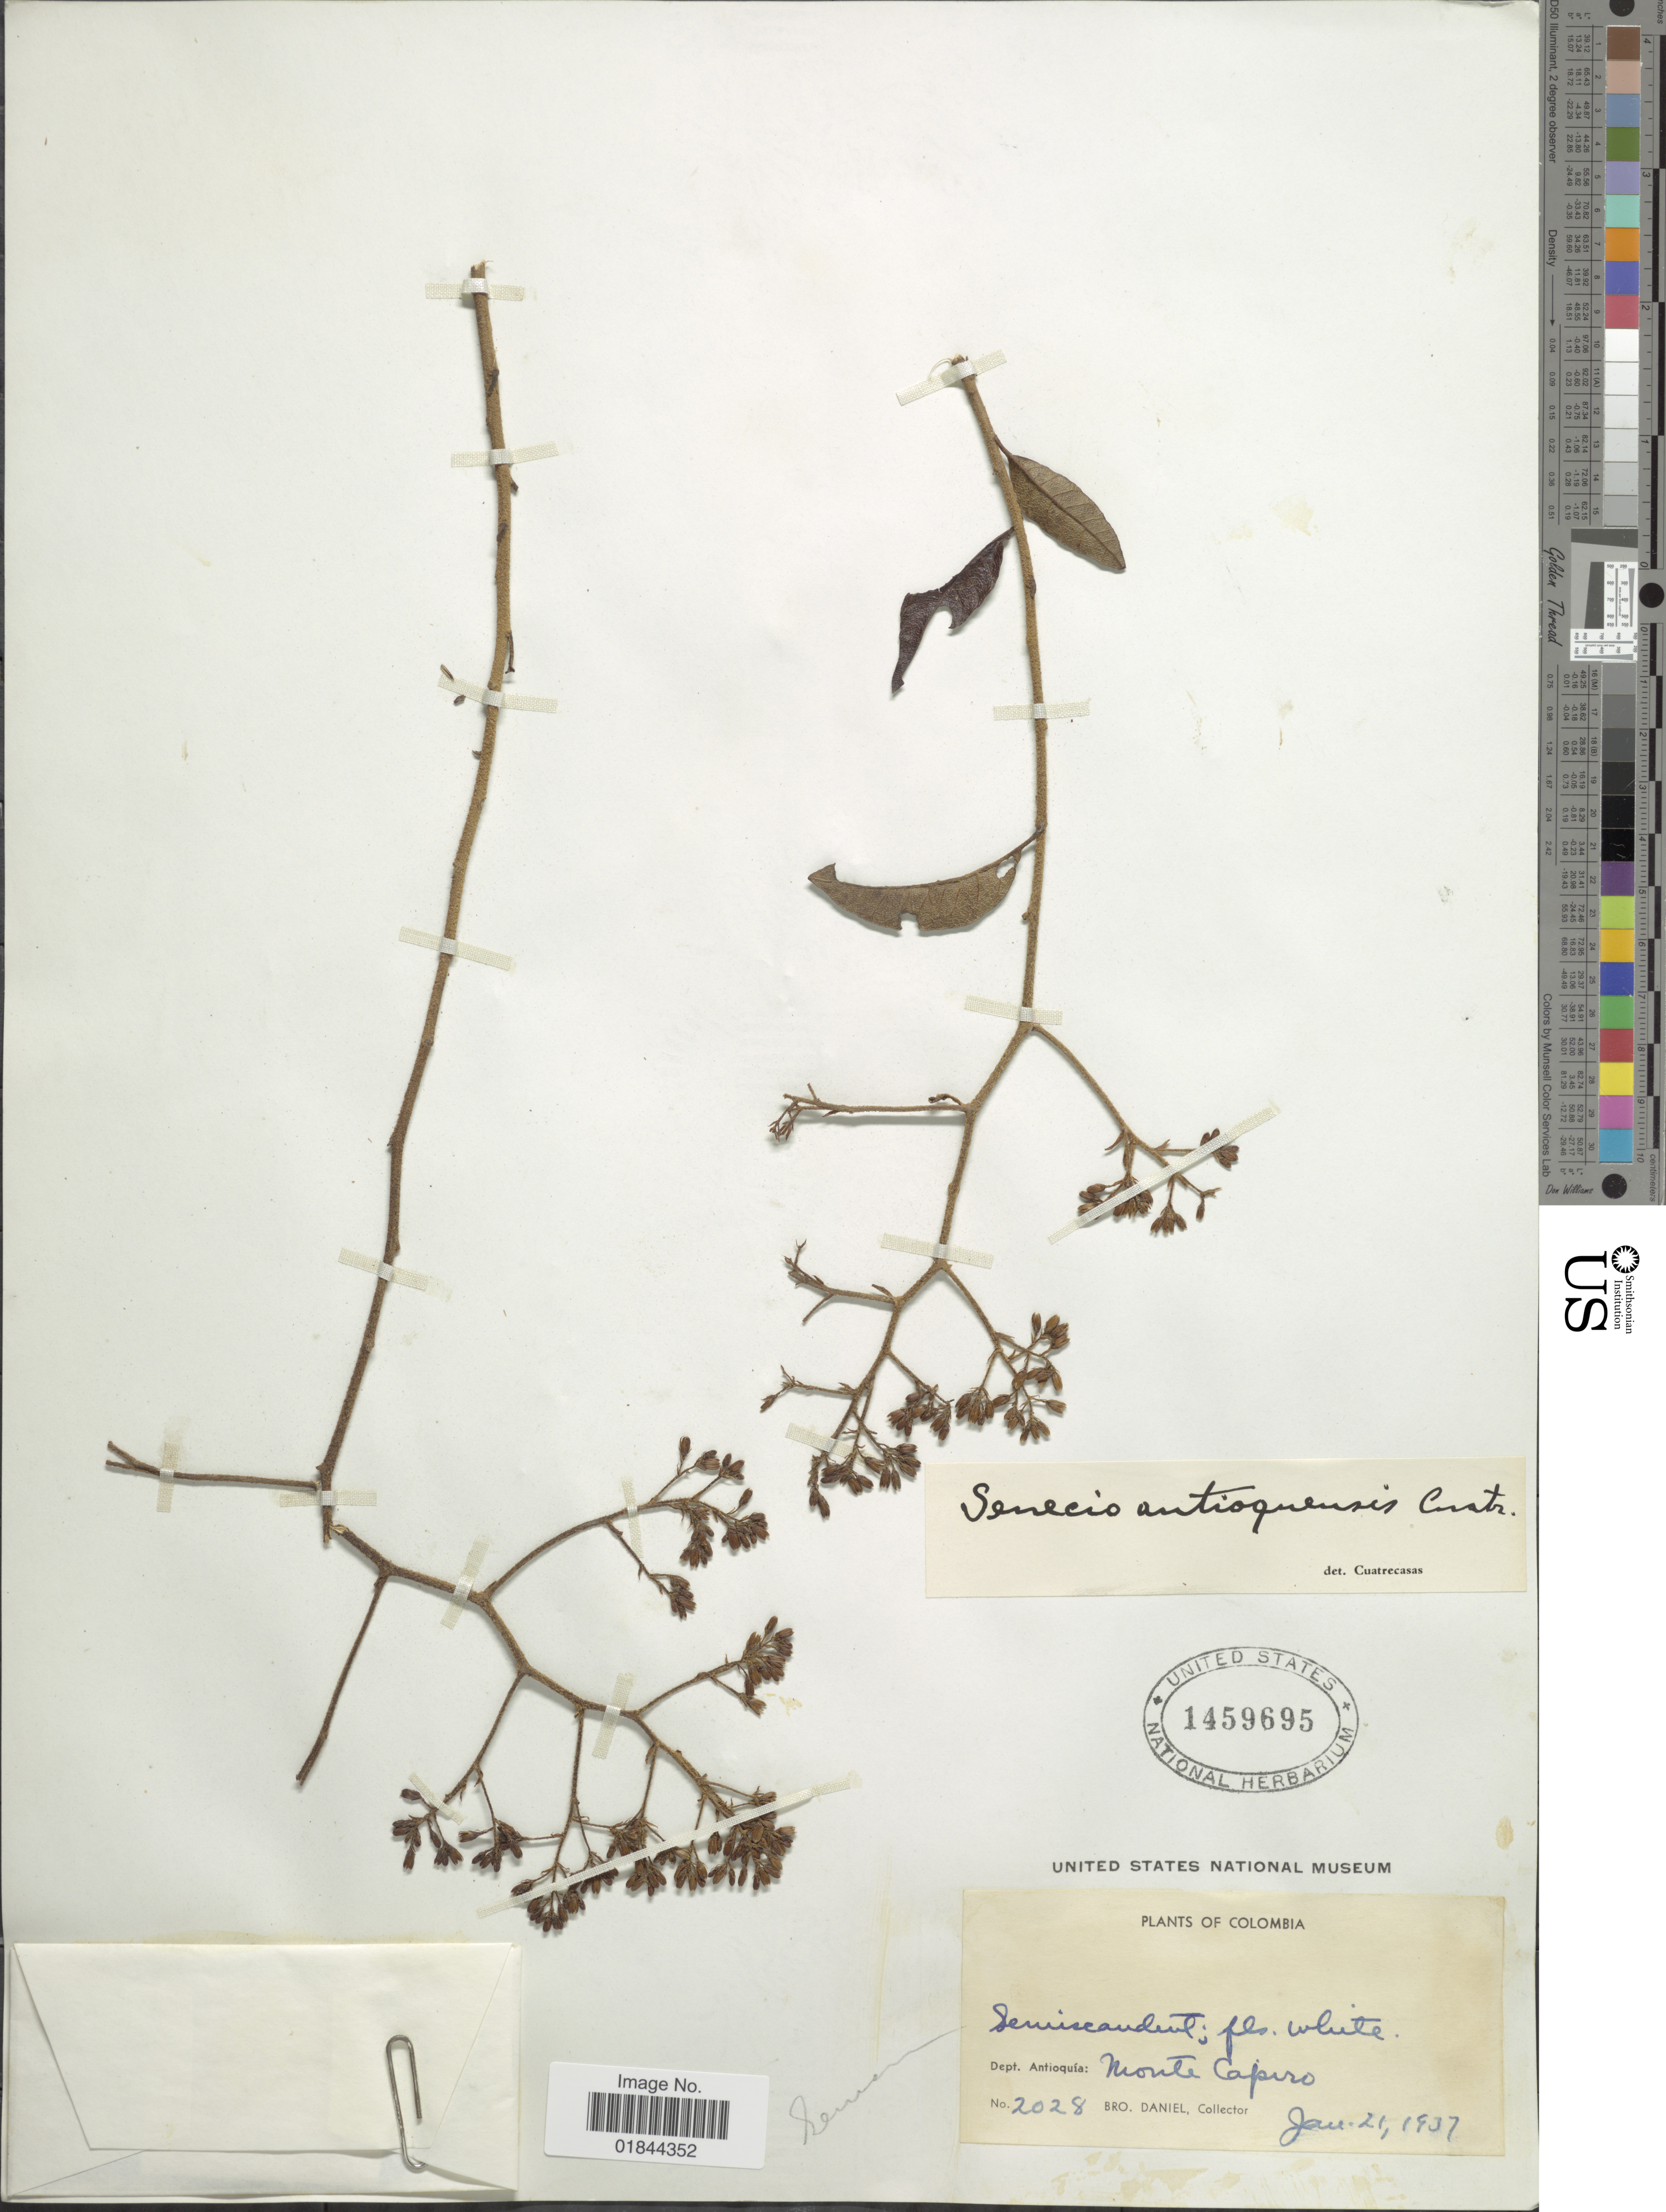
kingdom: Plantae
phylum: Tracheophyta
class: Magnoliopsida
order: Asterales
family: Asteraceae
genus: Pentacalia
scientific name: Pentacalia antioquensis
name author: (Cuatrec.) Cuatrec.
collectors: Bro. Daniel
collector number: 2028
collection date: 1937-01-21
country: Colombia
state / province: Antioquia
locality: Dept. Antioquía: Monte Capiro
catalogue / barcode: US 1459695